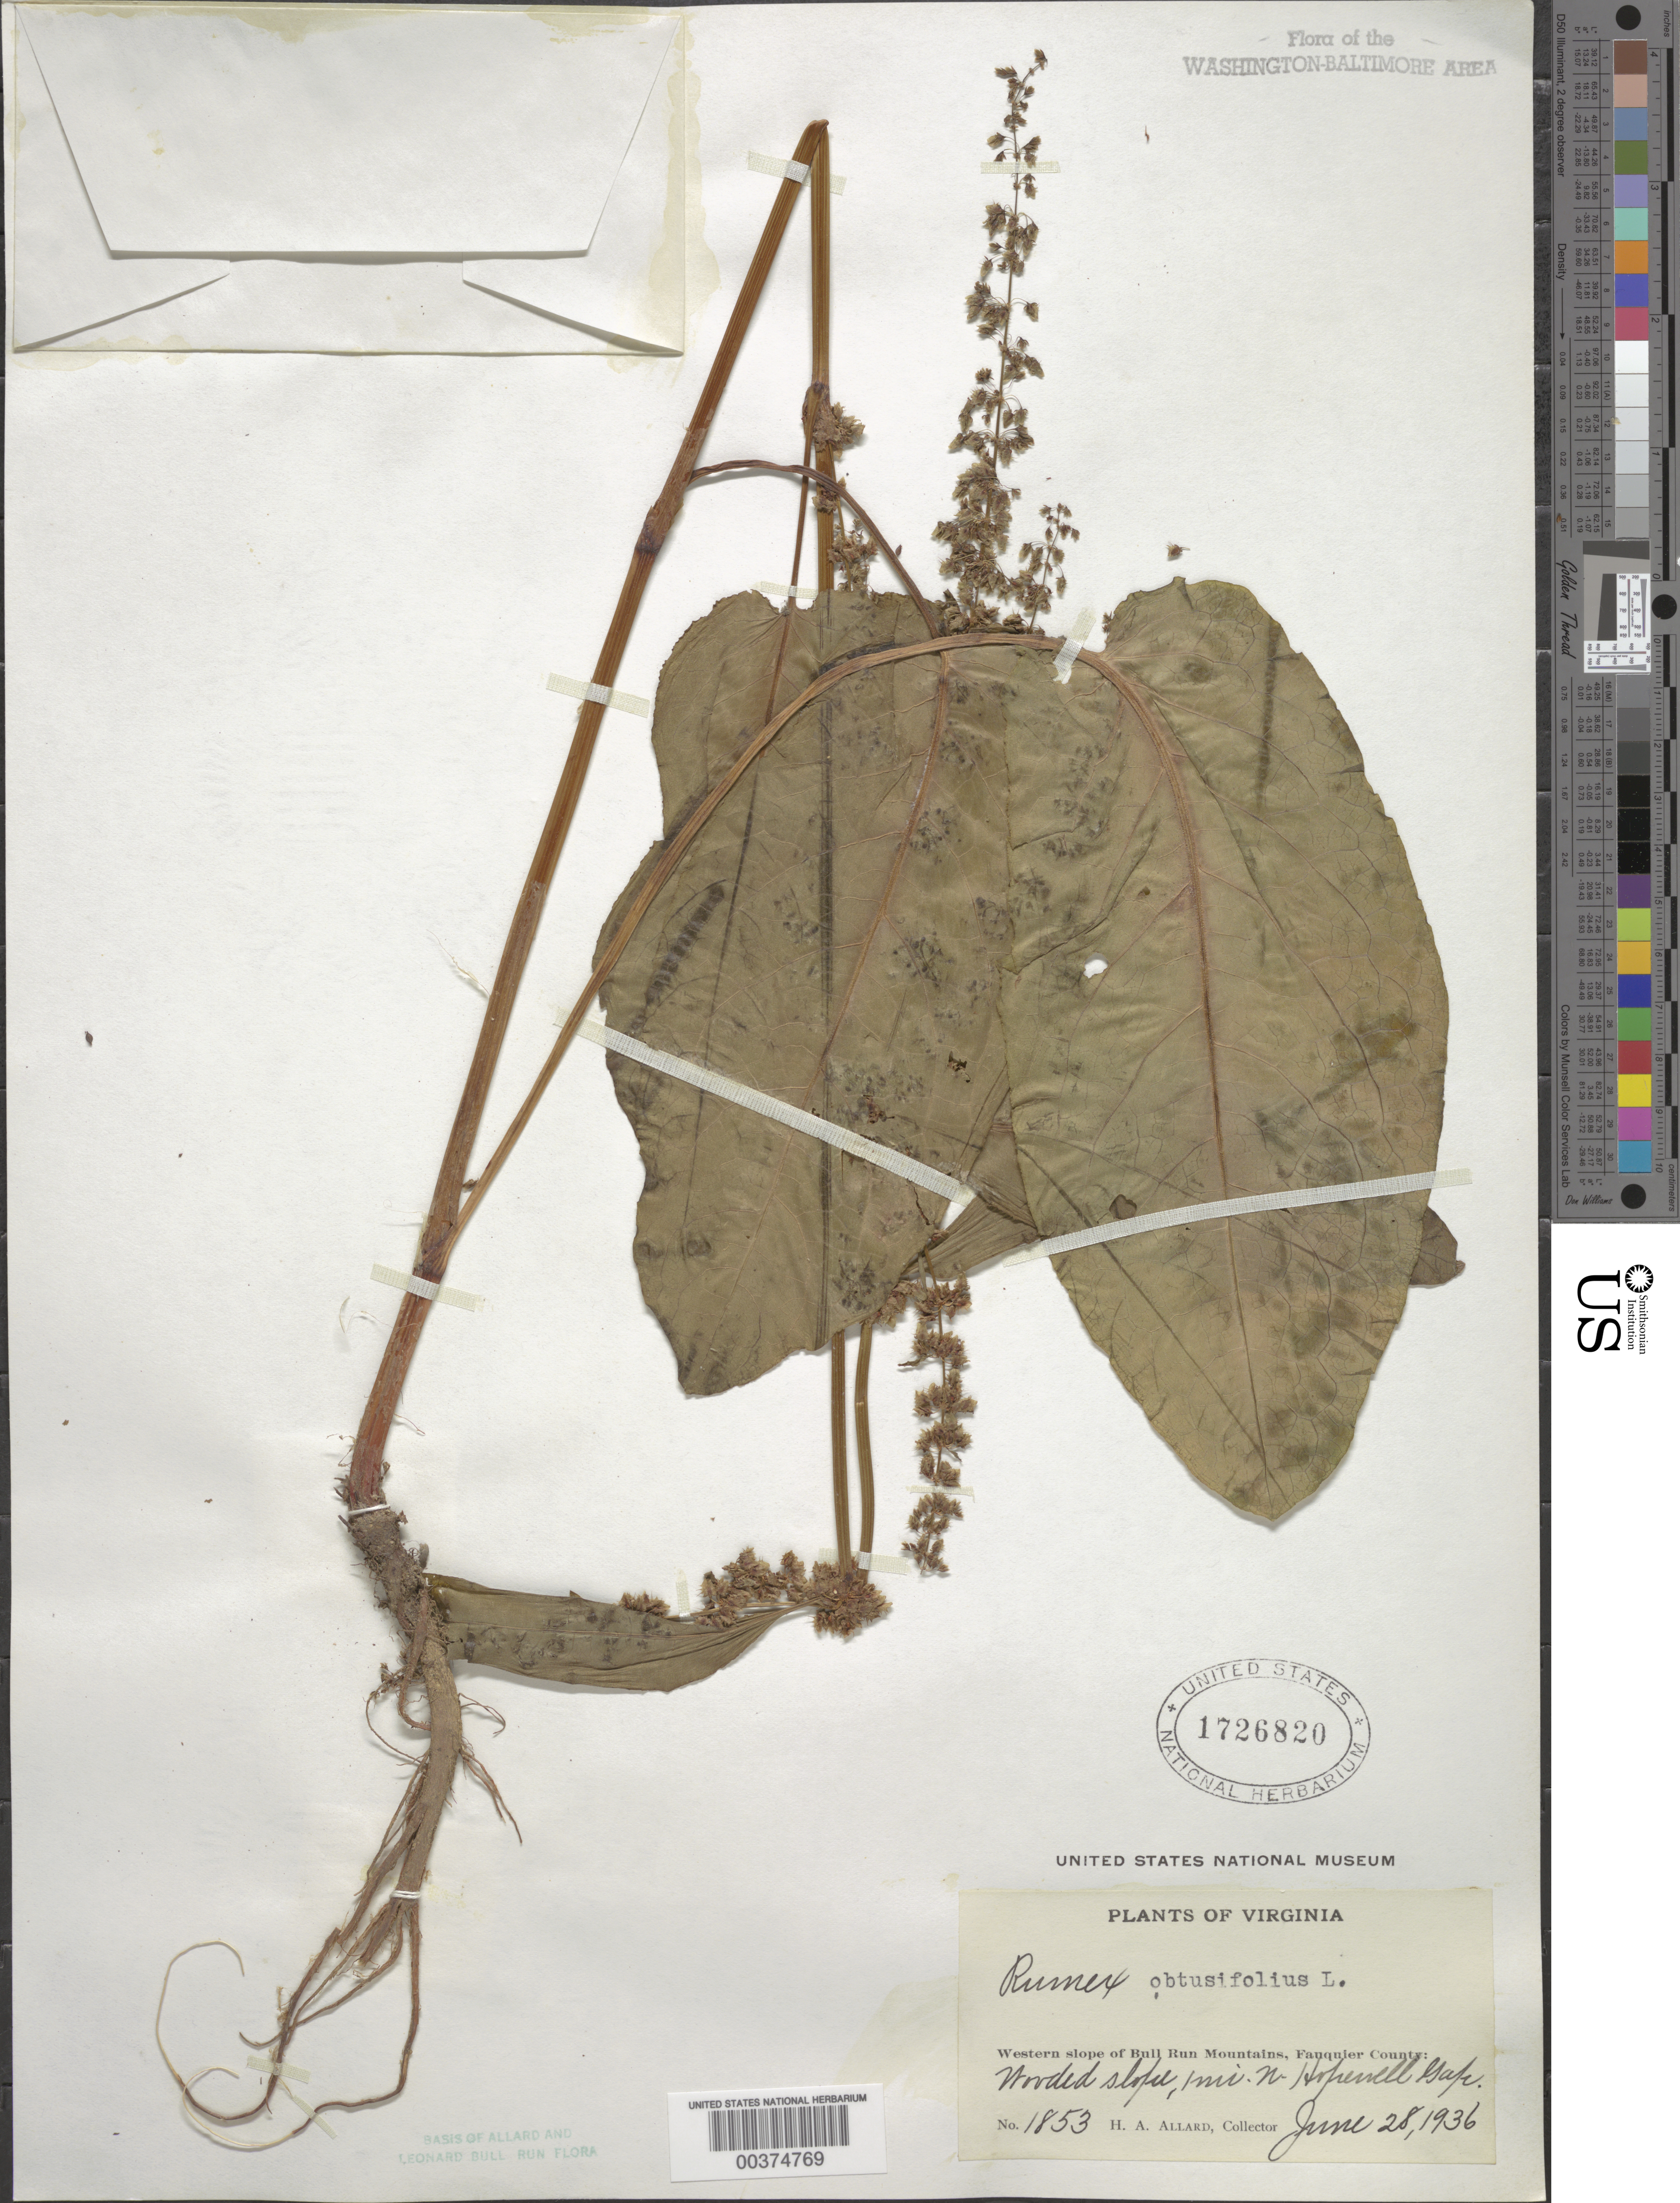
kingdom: Plantae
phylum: Tracheophyta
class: Magnoliopsida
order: Caryophyllales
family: Polygonaceae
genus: Rumex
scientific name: Rumex obtusifolius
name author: L.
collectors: H. A. Allard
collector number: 1853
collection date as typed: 28 Jun 1936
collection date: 1936-06-28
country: United States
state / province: Virginia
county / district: Fauquier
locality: North of Hopewell Gap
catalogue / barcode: US 1726820